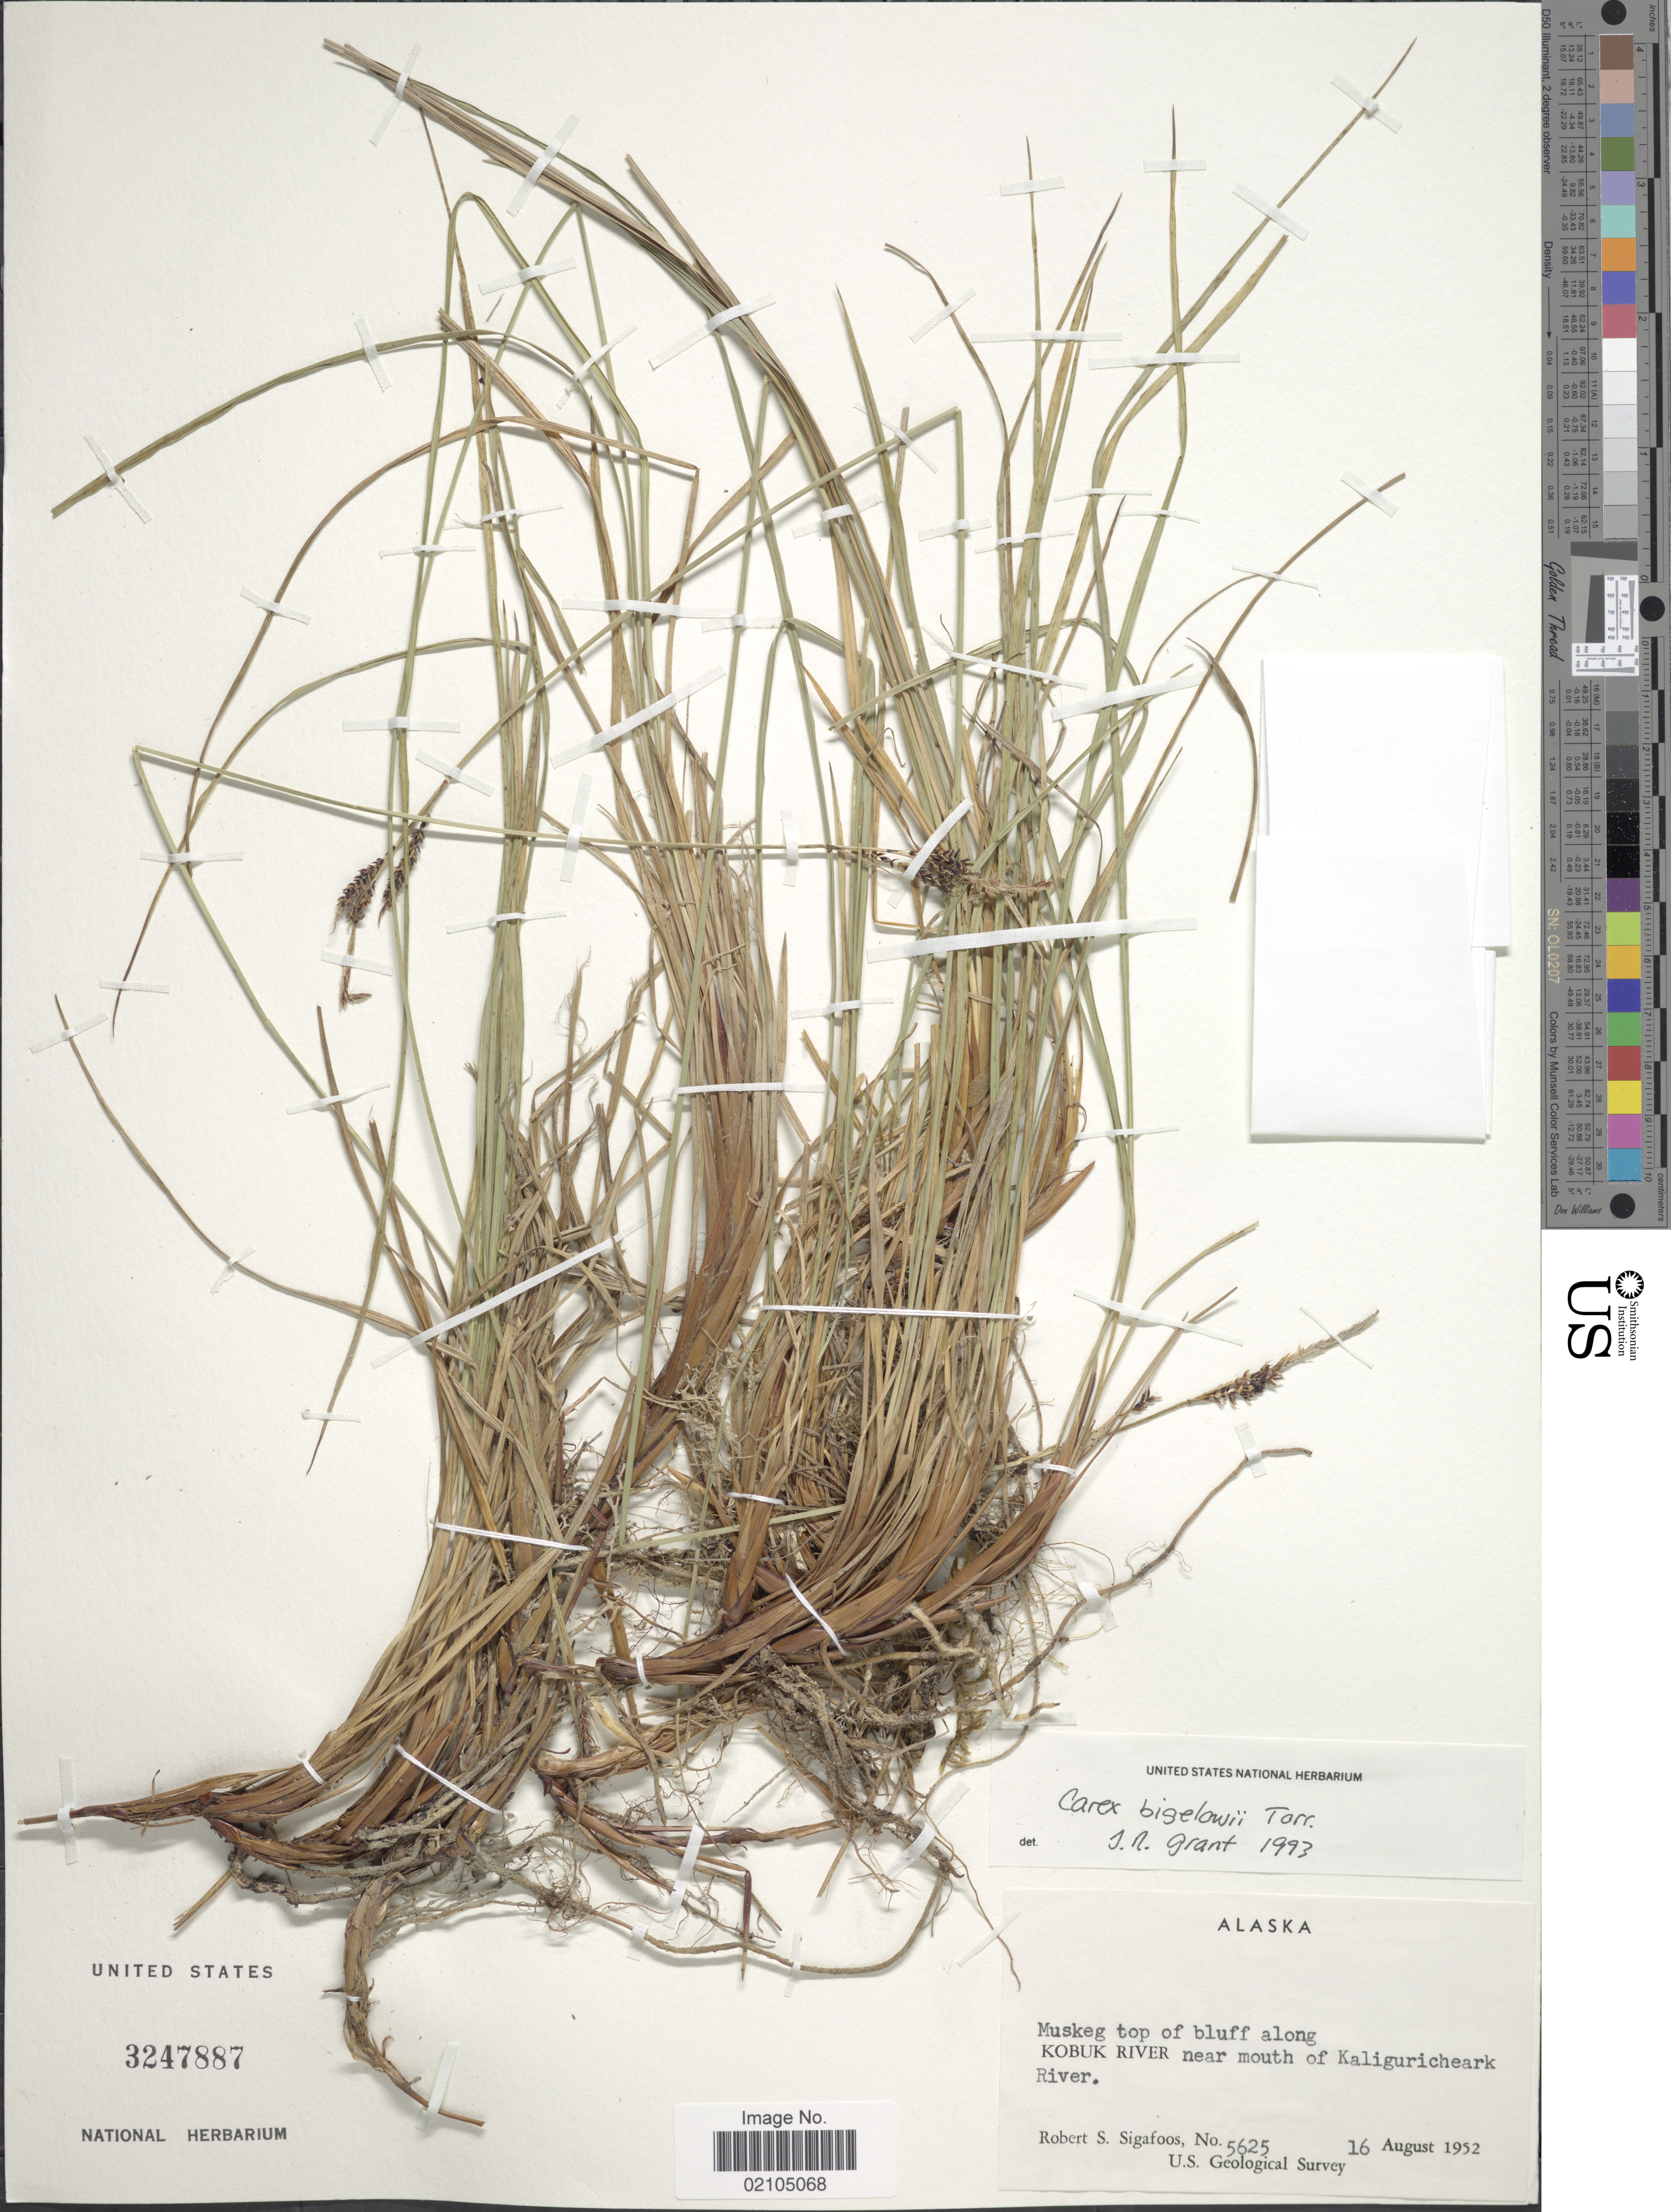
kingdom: Plantae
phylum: Tracheophyta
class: Liliopsida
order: Poales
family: Cyperaceae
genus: Carex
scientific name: Carex bigelowii subsp. lugens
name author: (Holm) T.V. Egorova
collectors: R. Sigafoos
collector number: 5625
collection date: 1952-08-16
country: United States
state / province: Alaska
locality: Muskeg top of bluff along Kobuk River near mouth of Kaliguricheark River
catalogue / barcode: US 3247887